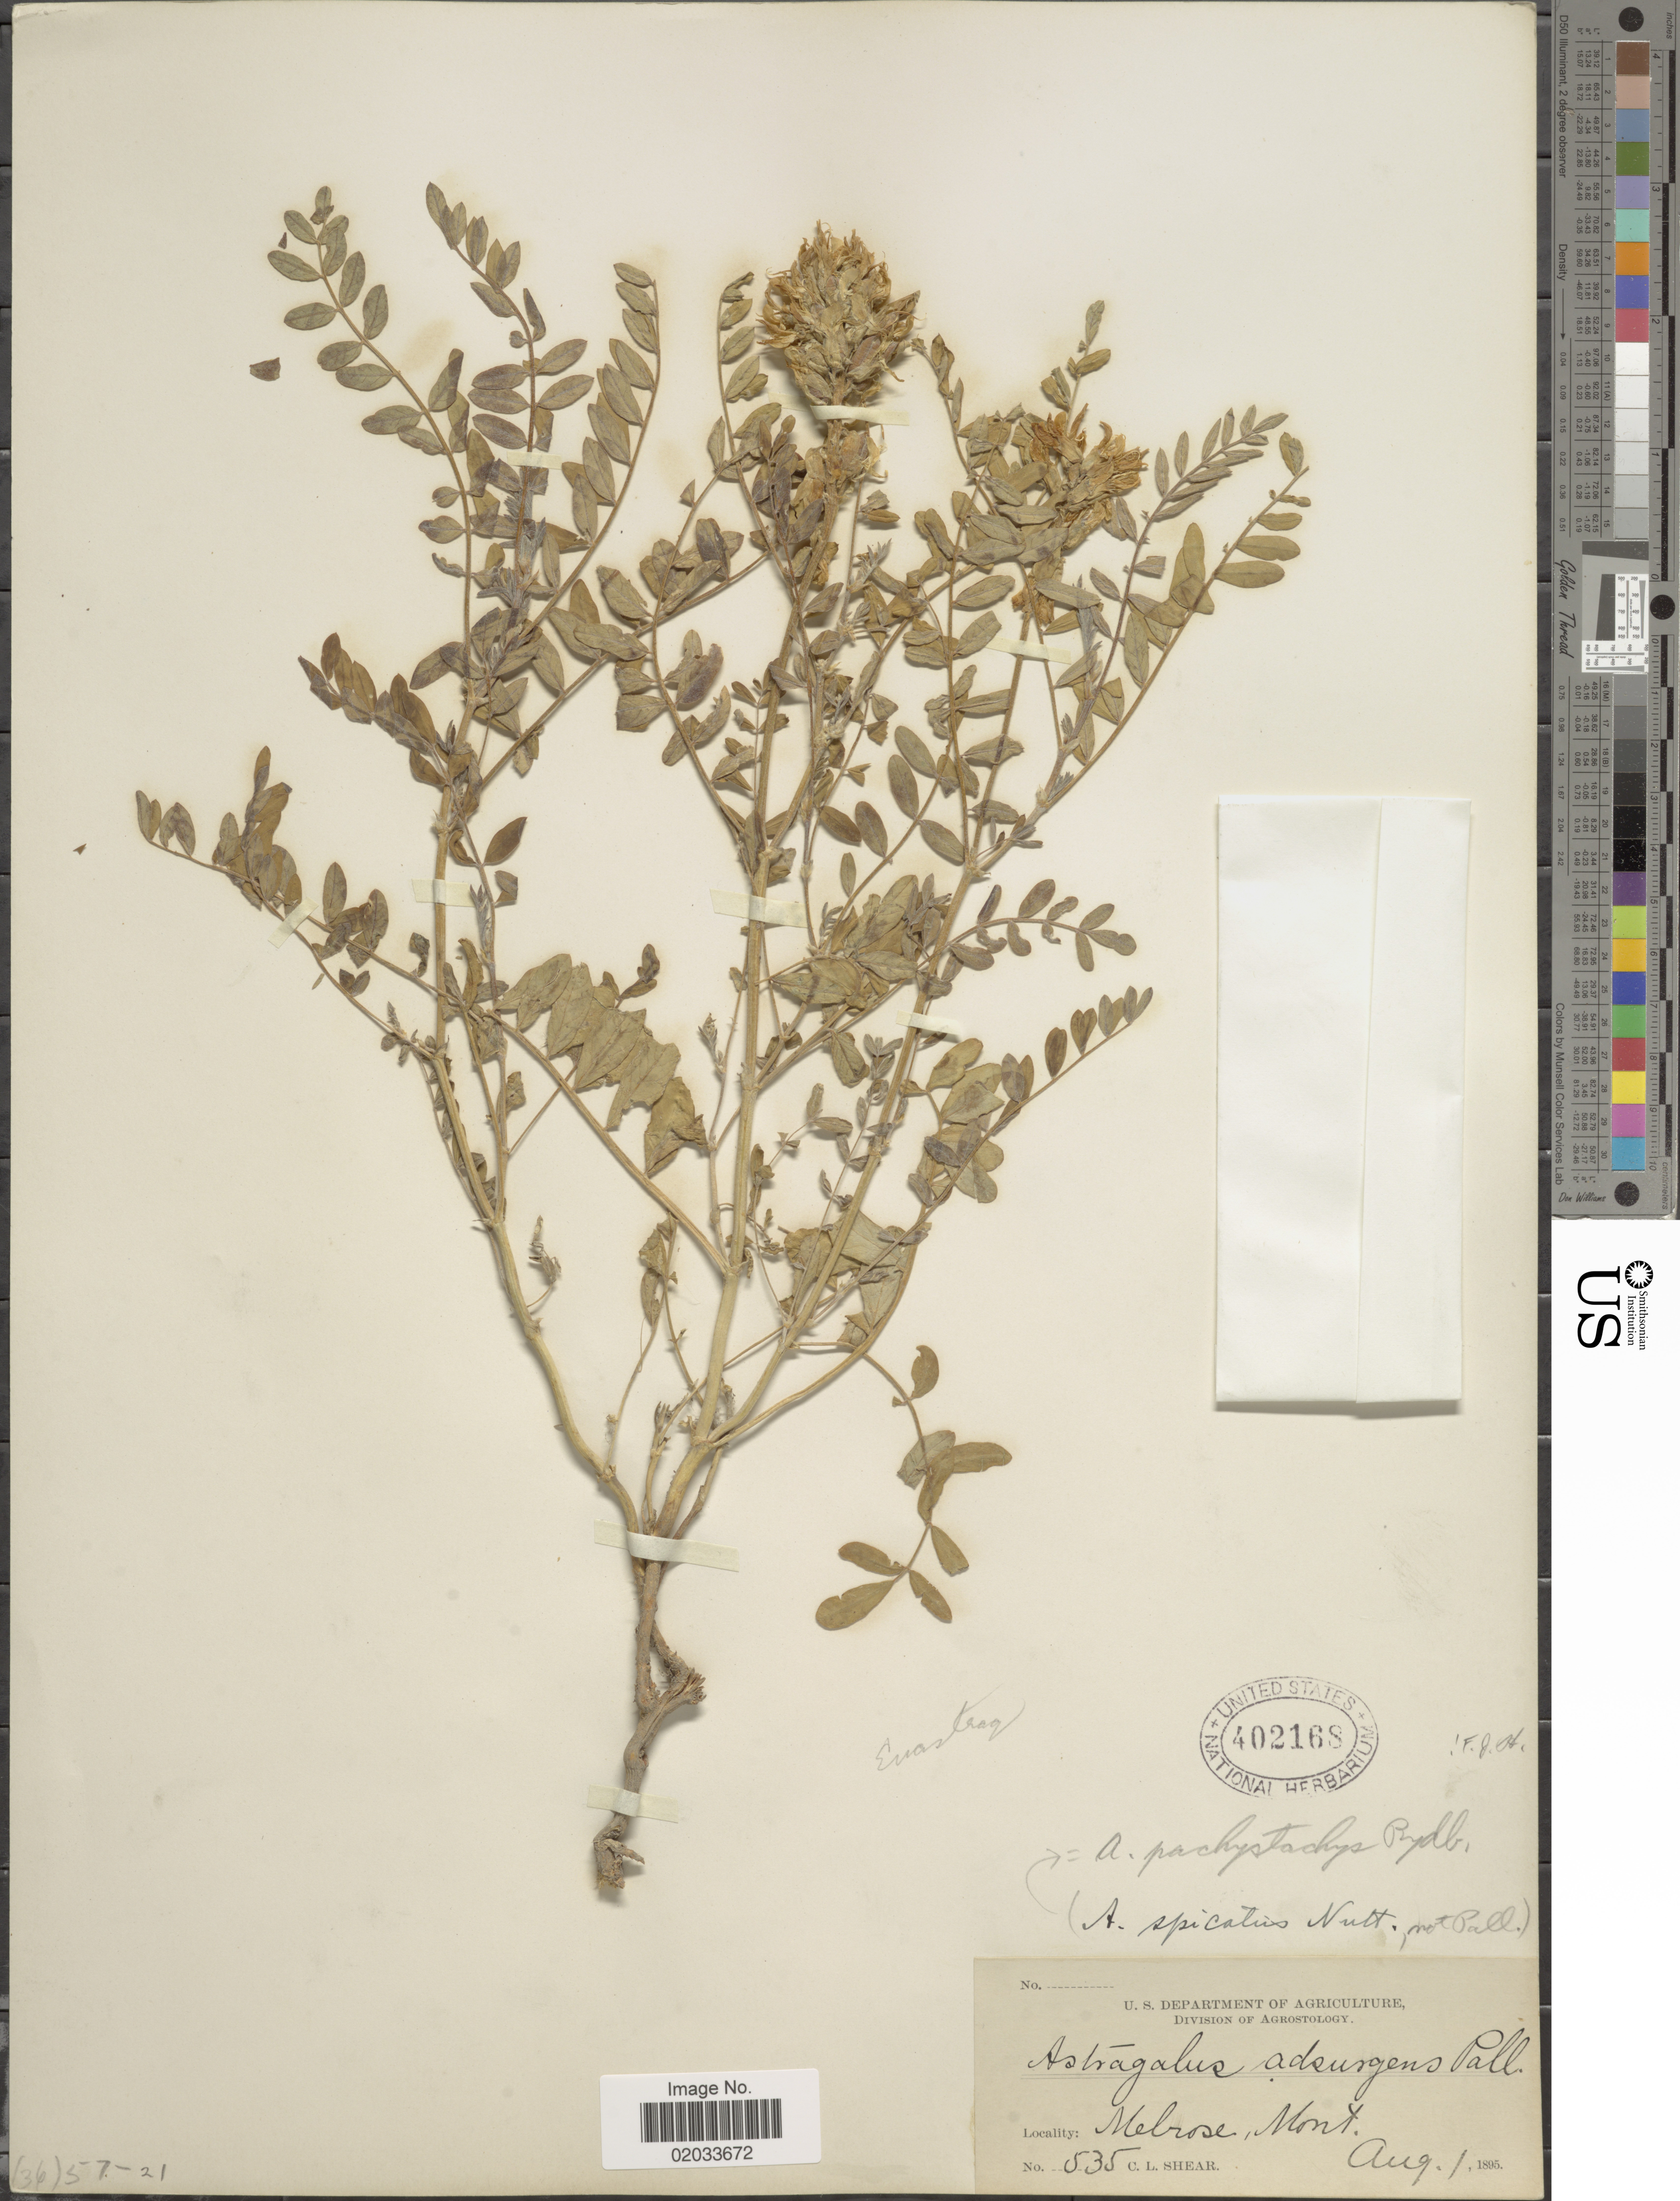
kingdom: Plantae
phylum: Tracheophyta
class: Magnoliopsida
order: Fabales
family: Fabaceae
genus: Astragalus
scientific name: Astragalus pachystachys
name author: Bunge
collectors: C. L. Shear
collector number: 535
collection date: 1895-08-01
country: United States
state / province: Montana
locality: Melrose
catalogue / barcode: US 402168